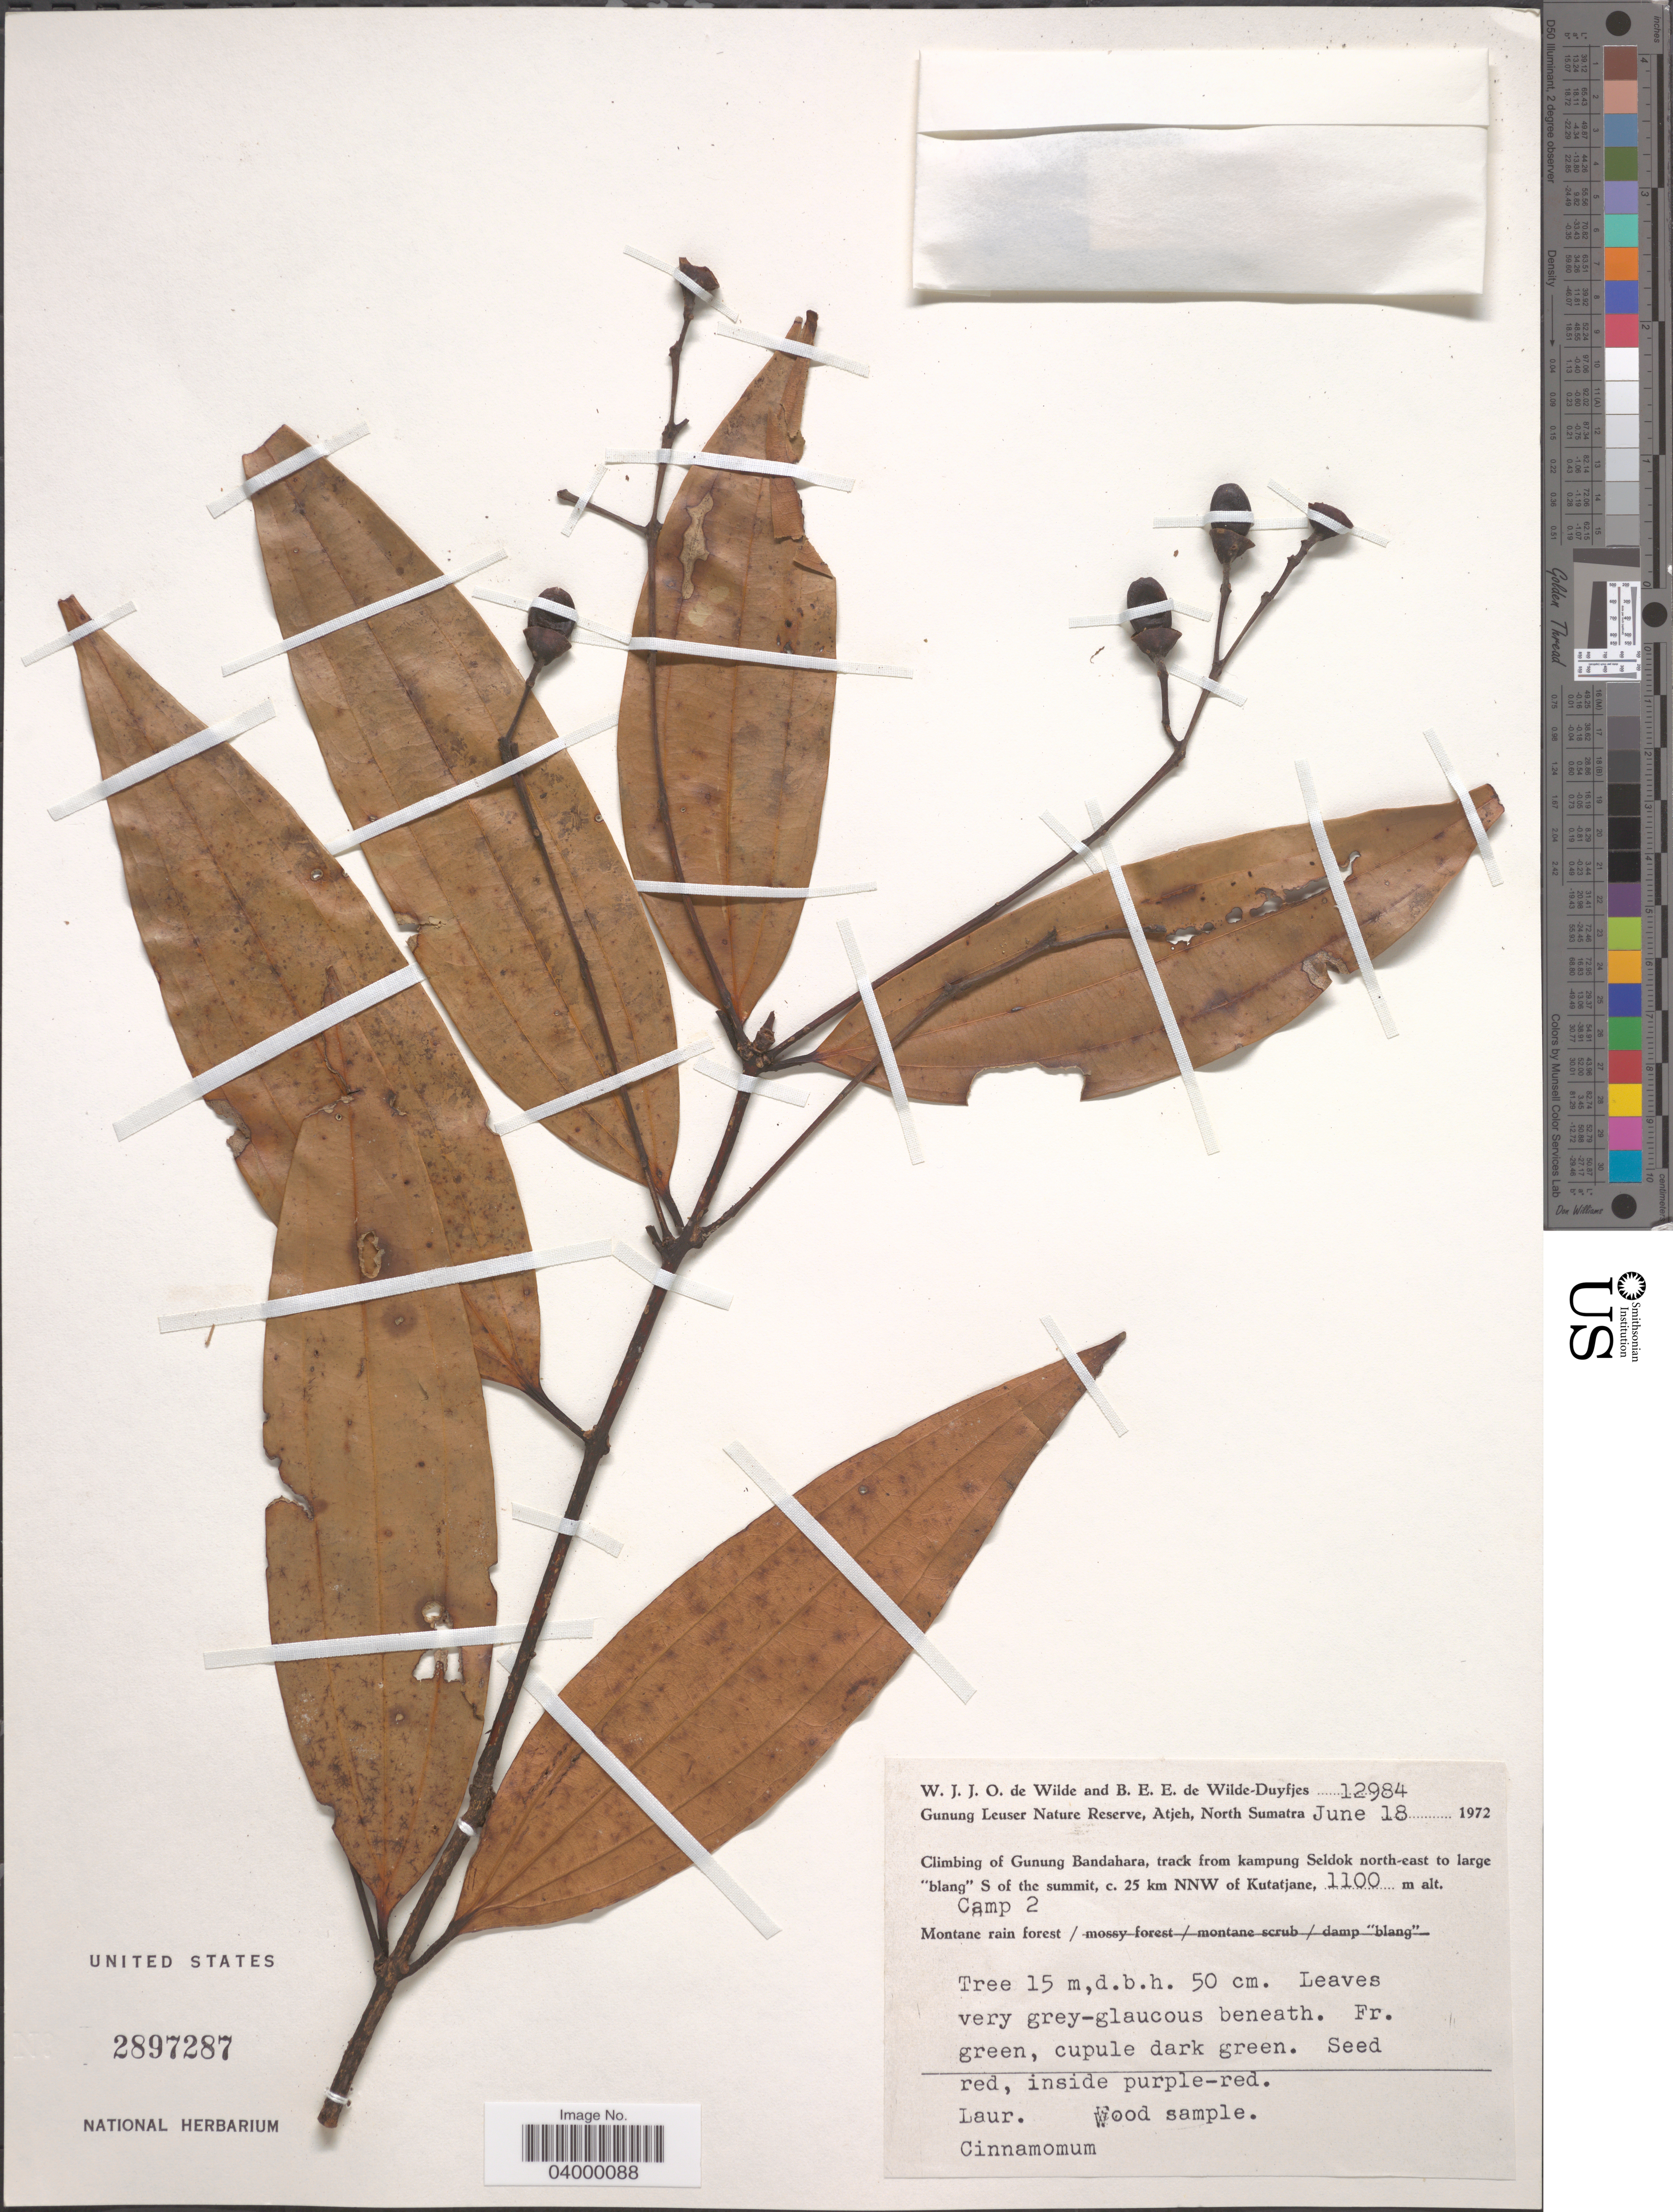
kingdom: Plantae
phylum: Tracheophyta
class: Magnoliopsida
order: Laurales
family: Lauraceae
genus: Cinnamomum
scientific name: Cinnamomum sp.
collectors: W. J. de Wilde & B. E. de Wilde-Duyfjes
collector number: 12984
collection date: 1972-06-18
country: Indonesia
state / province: Sumatra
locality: Gunung Leuser Nature Reserve, Atjeh, North Sumatra. Climbing of Gunung Bandahara, track from kampung Seldok north-east to large "blang" S of the summit, c. 25 km NNW of Kutatjane. Camp 2.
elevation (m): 1100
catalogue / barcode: US 2897287